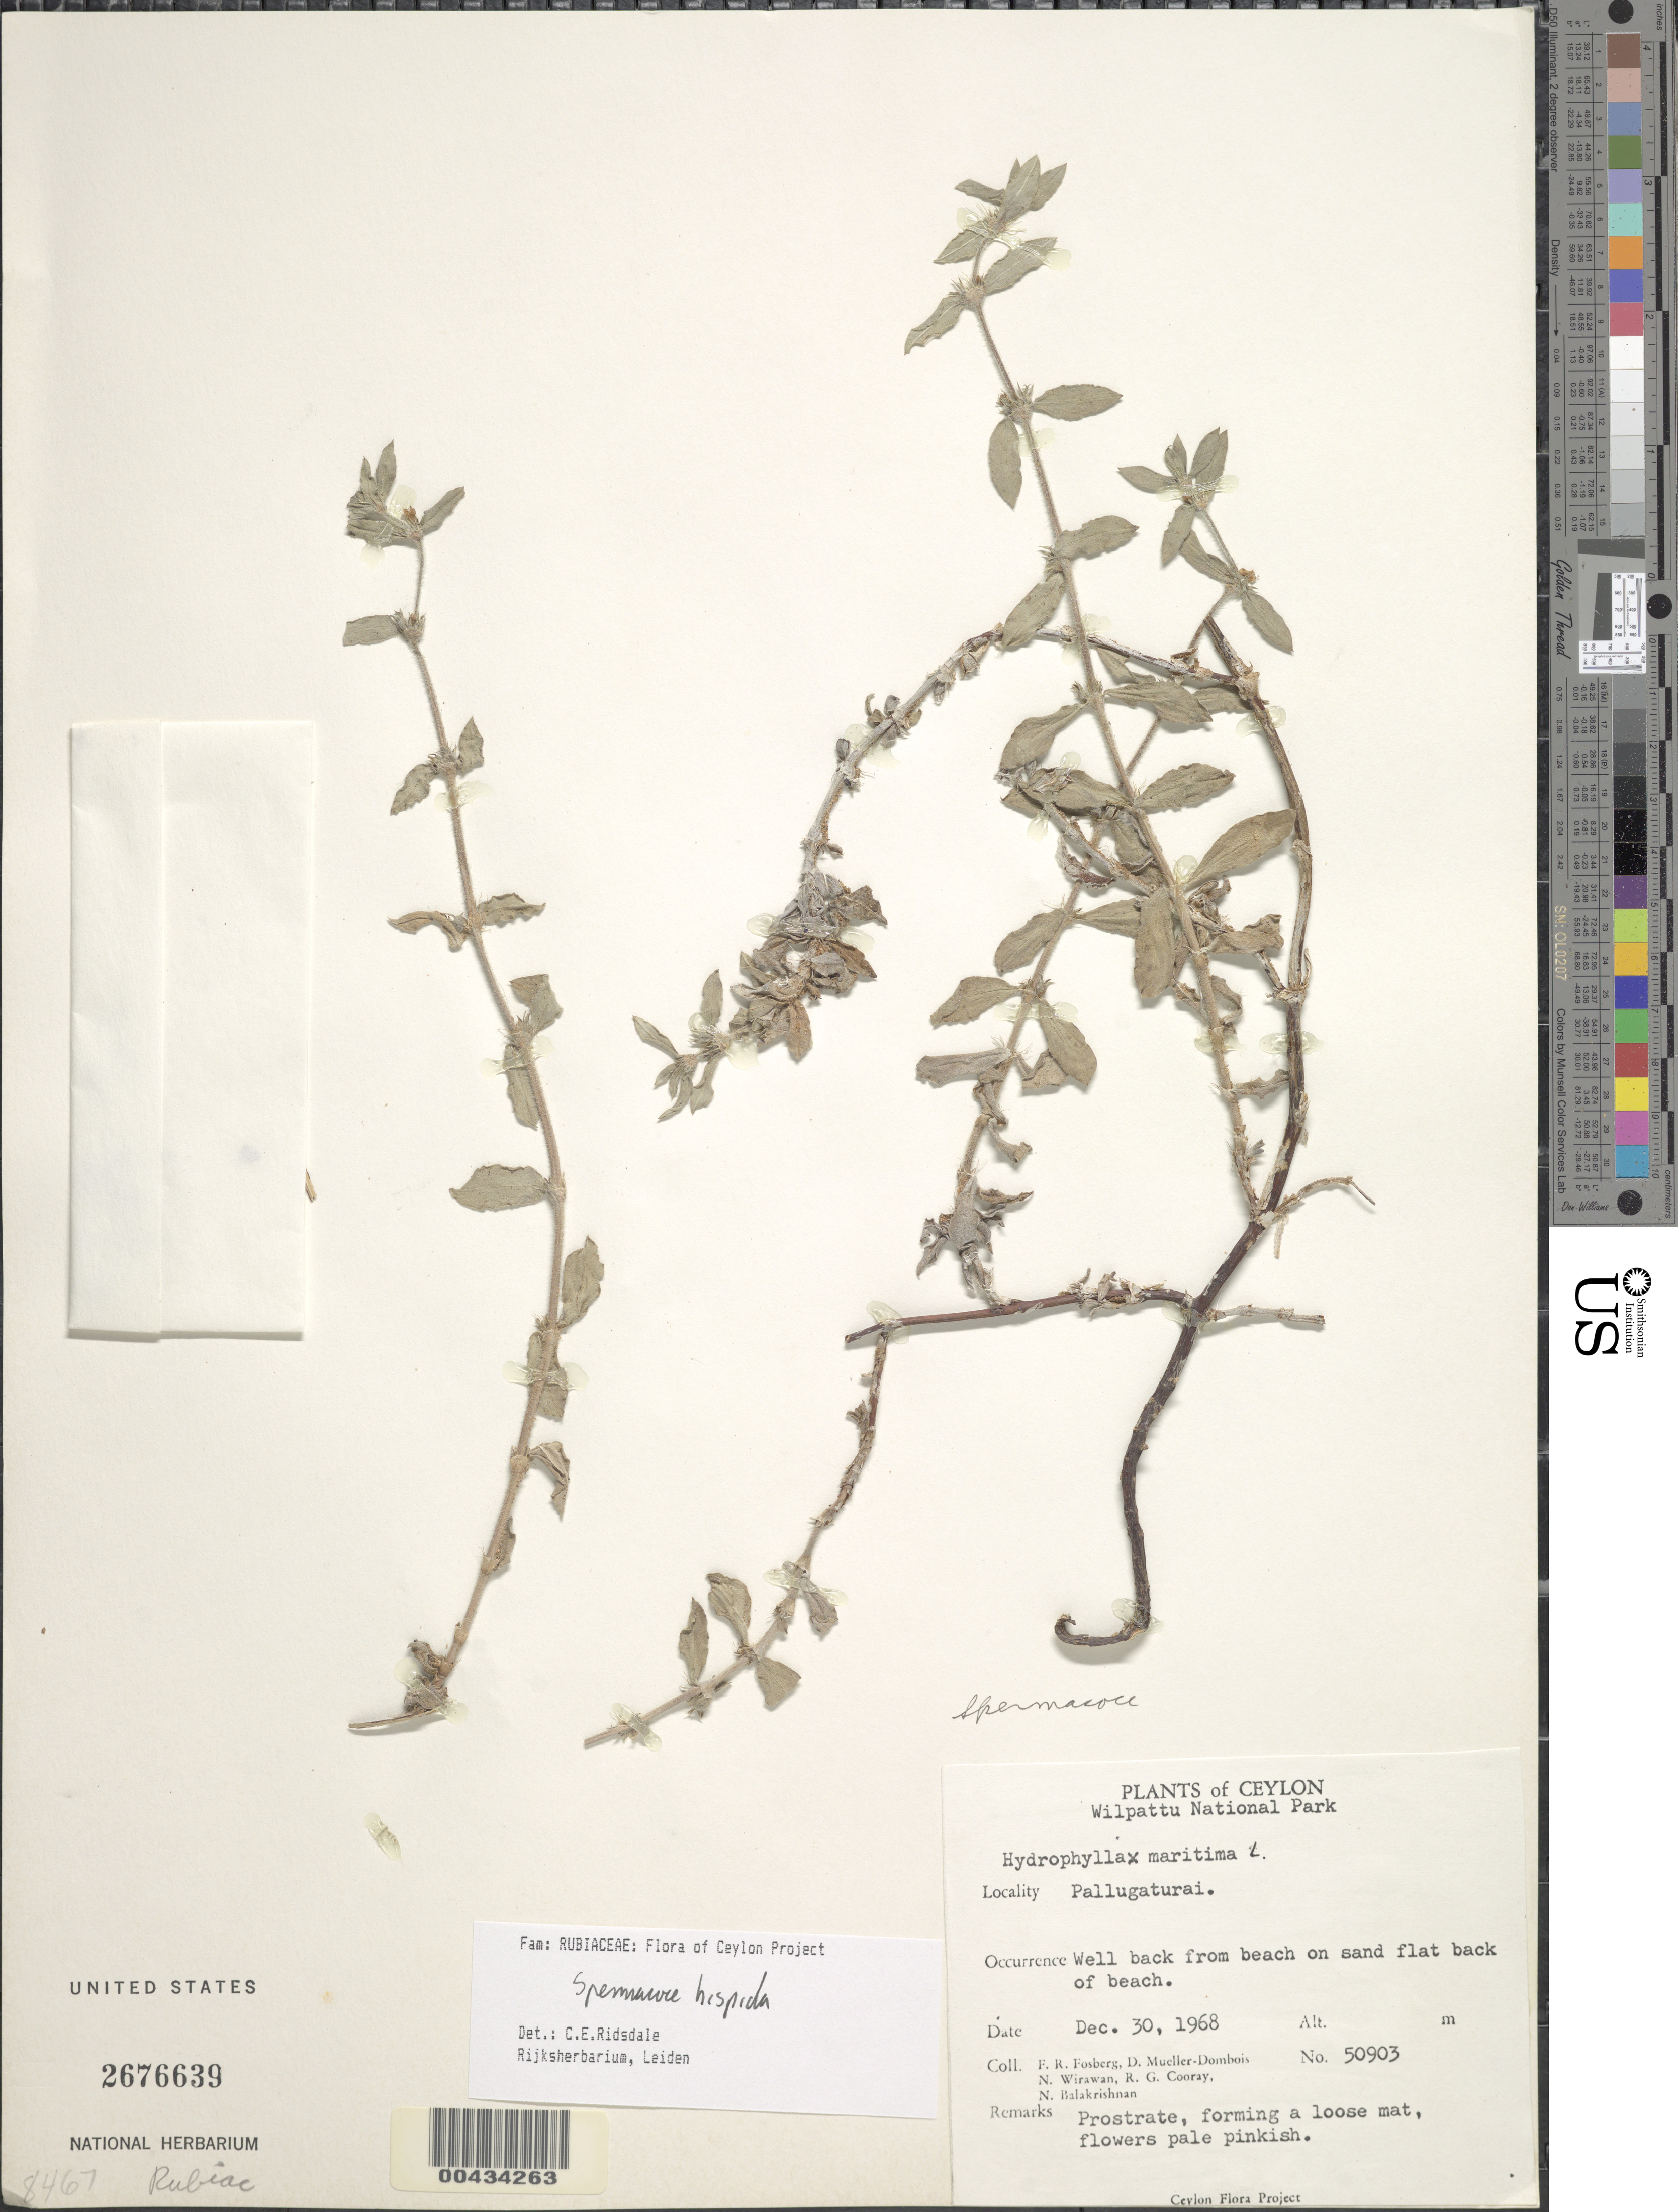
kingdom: Plantae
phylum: Tracheophyta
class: Magnoliopsida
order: Gentianales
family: Rubiaceae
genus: Spermacoce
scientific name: Spermacoce hispida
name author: L.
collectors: F. R. Fosberg, D. Mueller-Dombois & N. Wirawan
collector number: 50903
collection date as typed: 30 Dec 1968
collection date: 1968-12-30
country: Sri Lanka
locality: Wilpattu Natl Park, Pallugaturai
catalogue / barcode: US 2676639